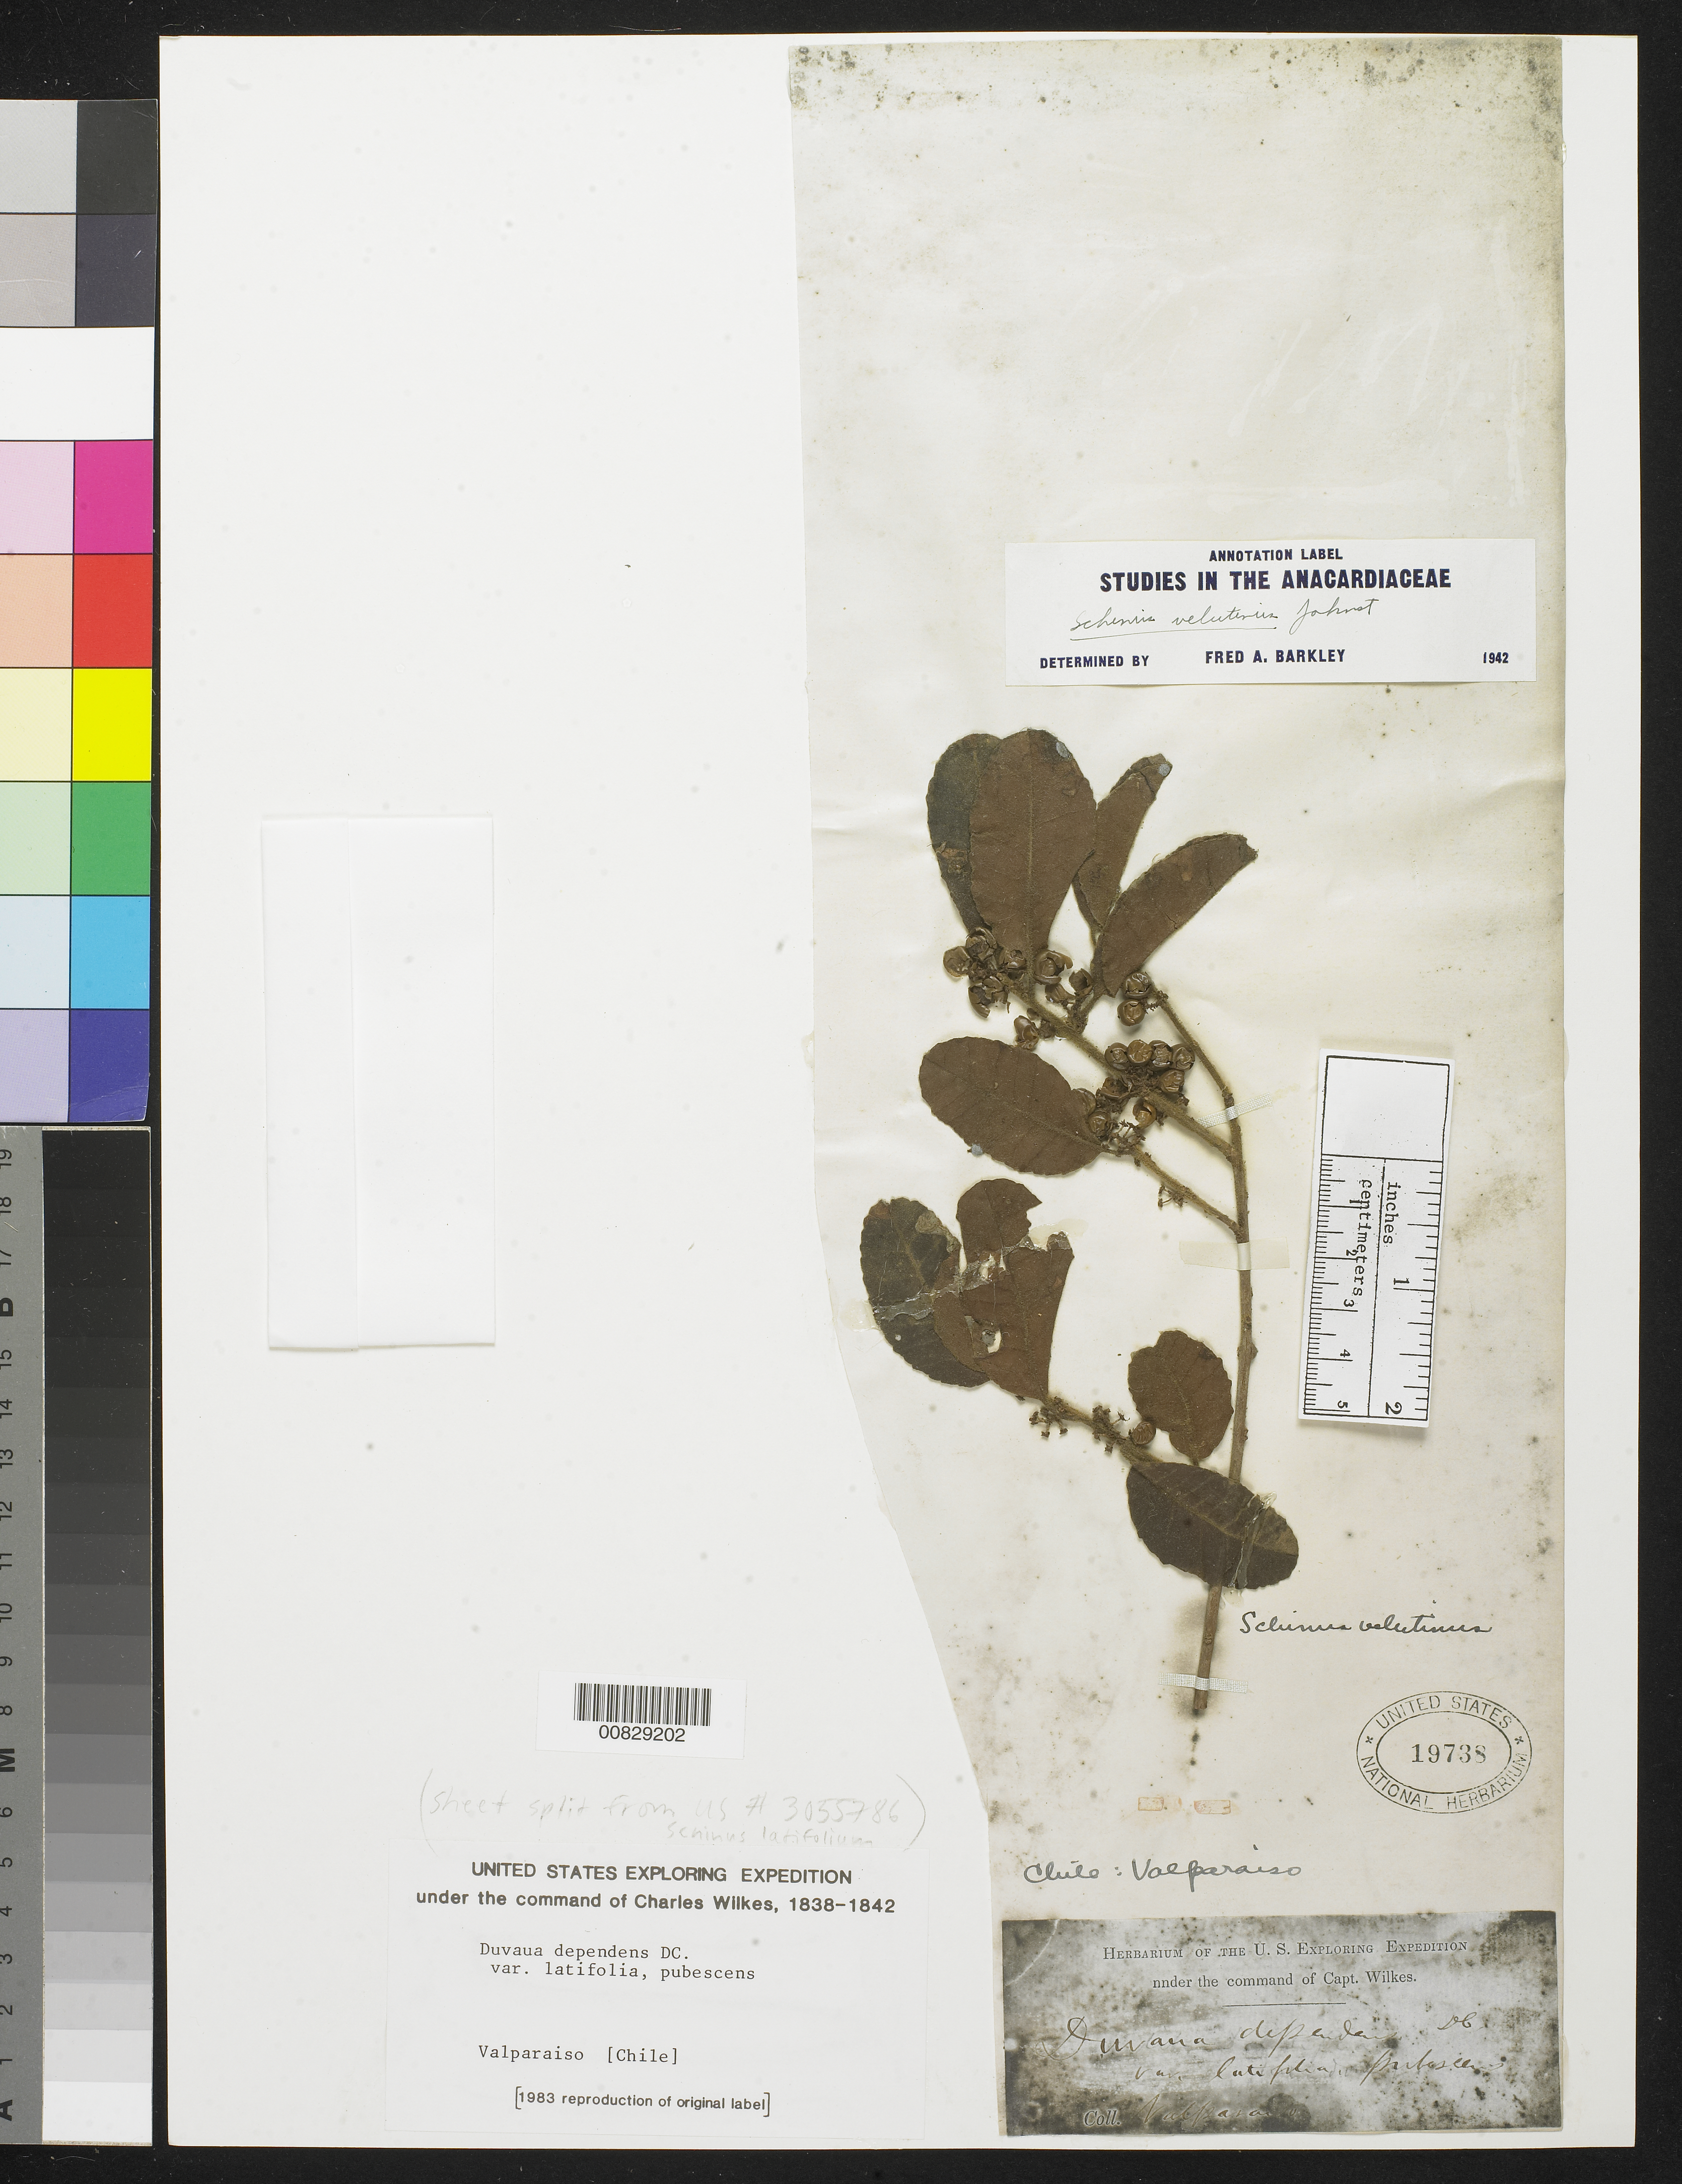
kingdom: Plantae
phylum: Tracheophyta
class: Magnoliopsida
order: Sapindales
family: Anacardiaceae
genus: Schinus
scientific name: Schinus dependens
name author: Ortega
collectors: Wilkes Explor. Exped.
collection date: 1838/1842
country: Chile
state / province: Valparaíso (V)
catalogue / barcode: US 19738